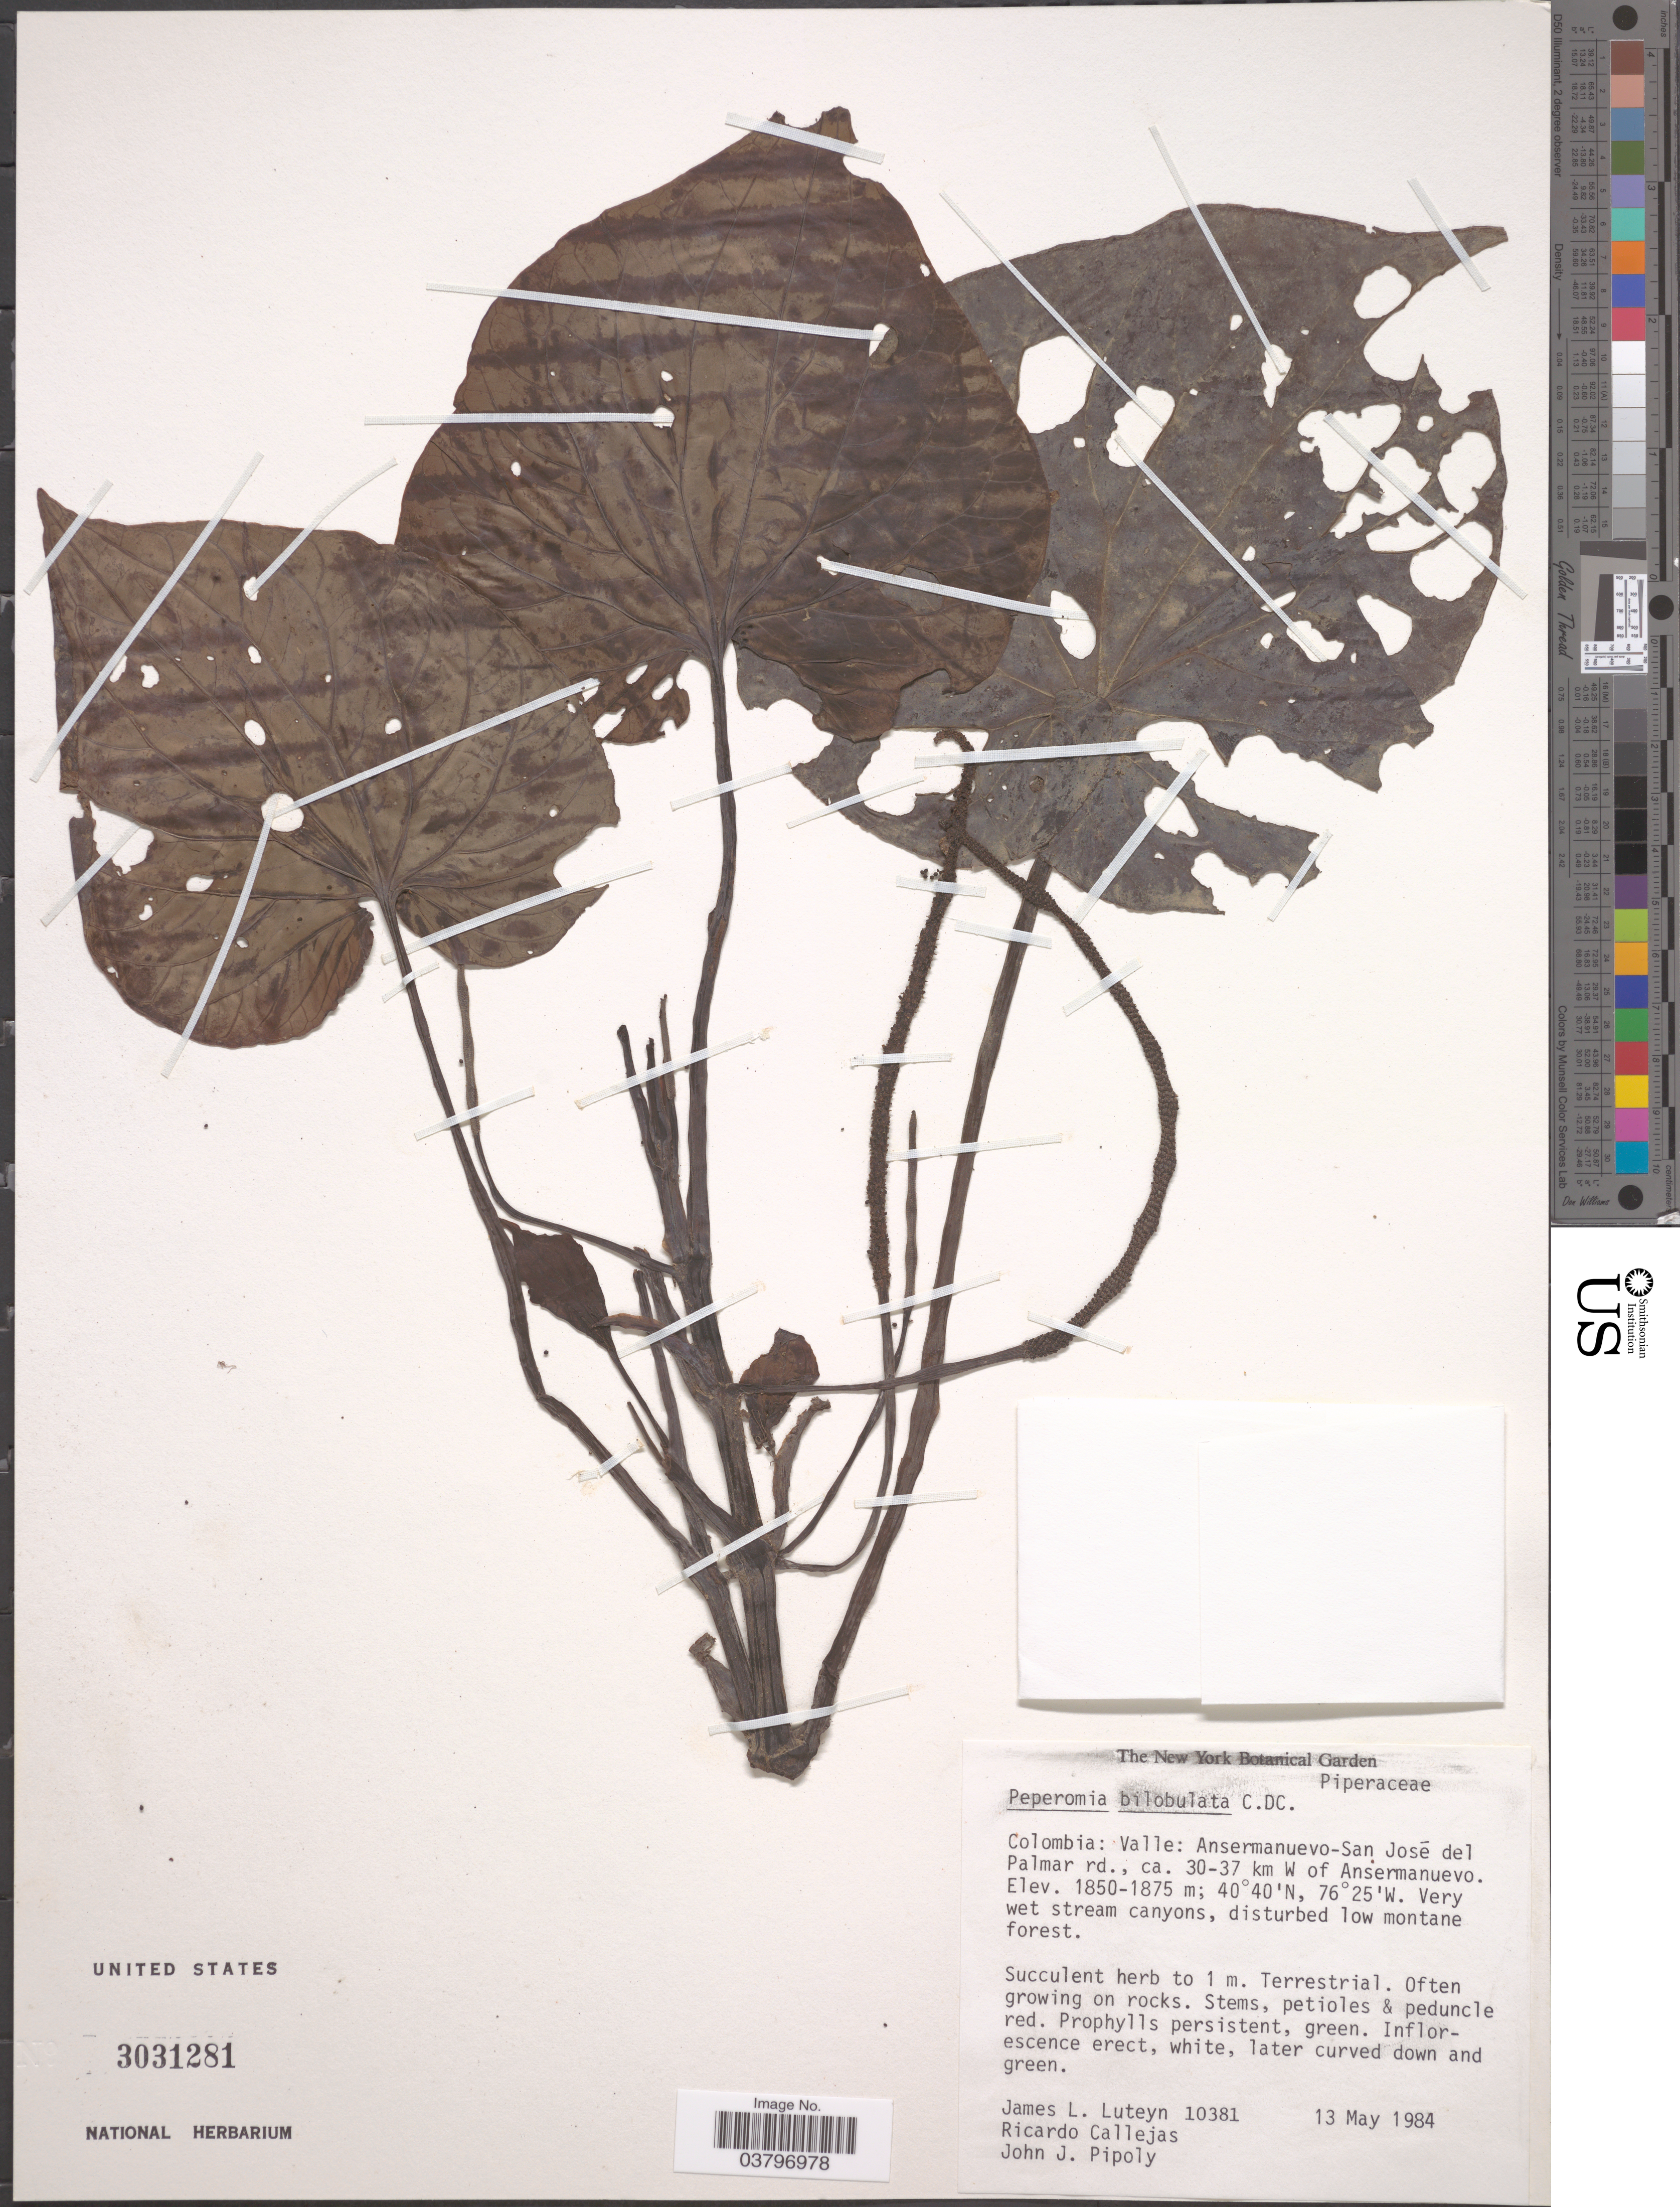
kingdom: Plantae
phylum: Tracheophyta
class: Magnoliopsida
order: Piperales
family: Piperaceae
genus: Peperomia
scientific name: Peperomia cordata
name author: Trel. & Yunck.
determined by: Jiménez, José Estaban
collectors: J. Luteyn, R. Callejas & J. J. Pipoly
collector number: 10381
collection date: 1984-05-13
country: Colombia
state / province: Valle del Cauca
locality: Valle: Ansermanuevo-San José del Palmar rd., ca. 30-37 km W of Ansermanuevo.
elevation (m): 1850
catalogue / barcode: US 3031281